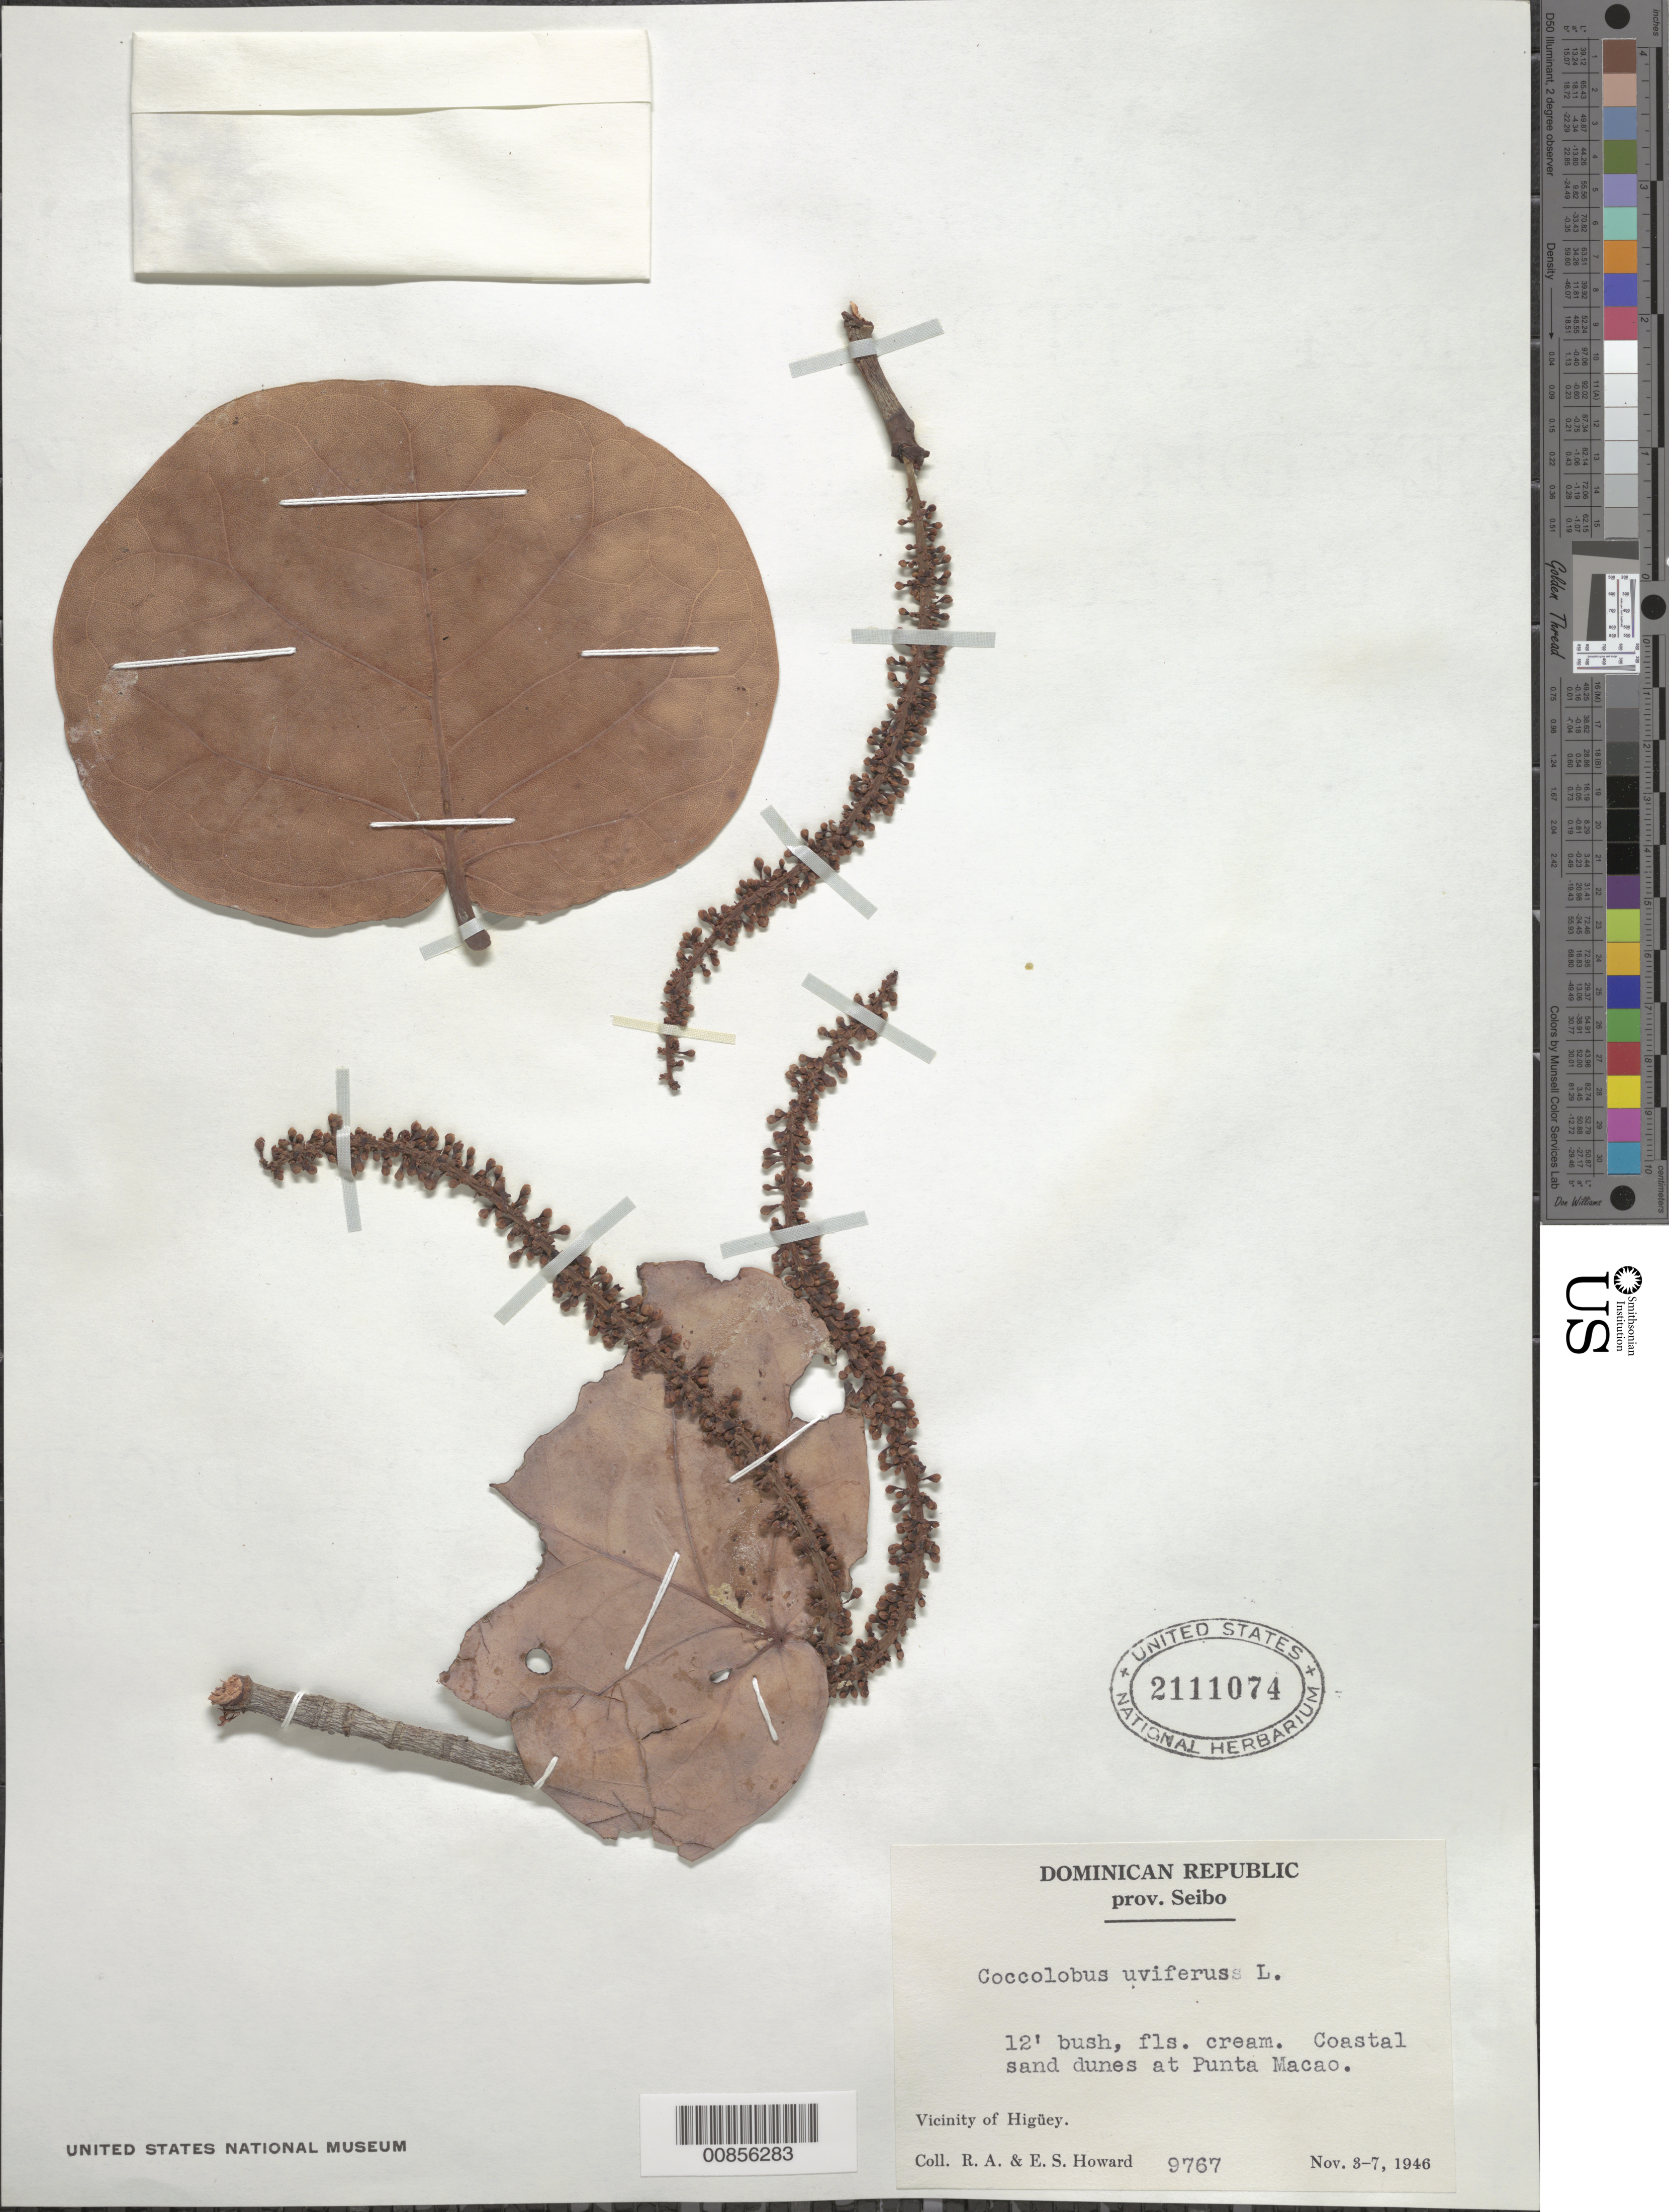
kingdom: Plantae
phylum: Tracheophyta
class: Magnoliopsida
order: Caryophyllales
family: Polygonaceae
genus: Coccoloba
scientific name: Coccoloba uvifera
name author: L.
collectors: R. A. Howard & E. S. Howard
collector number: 9767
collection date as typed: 03 Nov 1946 to 07 Nov 1946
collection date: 1946-11-03/1946-11-07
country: Dominican Republic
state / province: El Seibo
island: Hispaniola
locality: Vicinity of Higüey. Coastal sand dunes at Punta Macao.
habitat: Coastal sand dunes.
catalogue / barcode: US 2111074